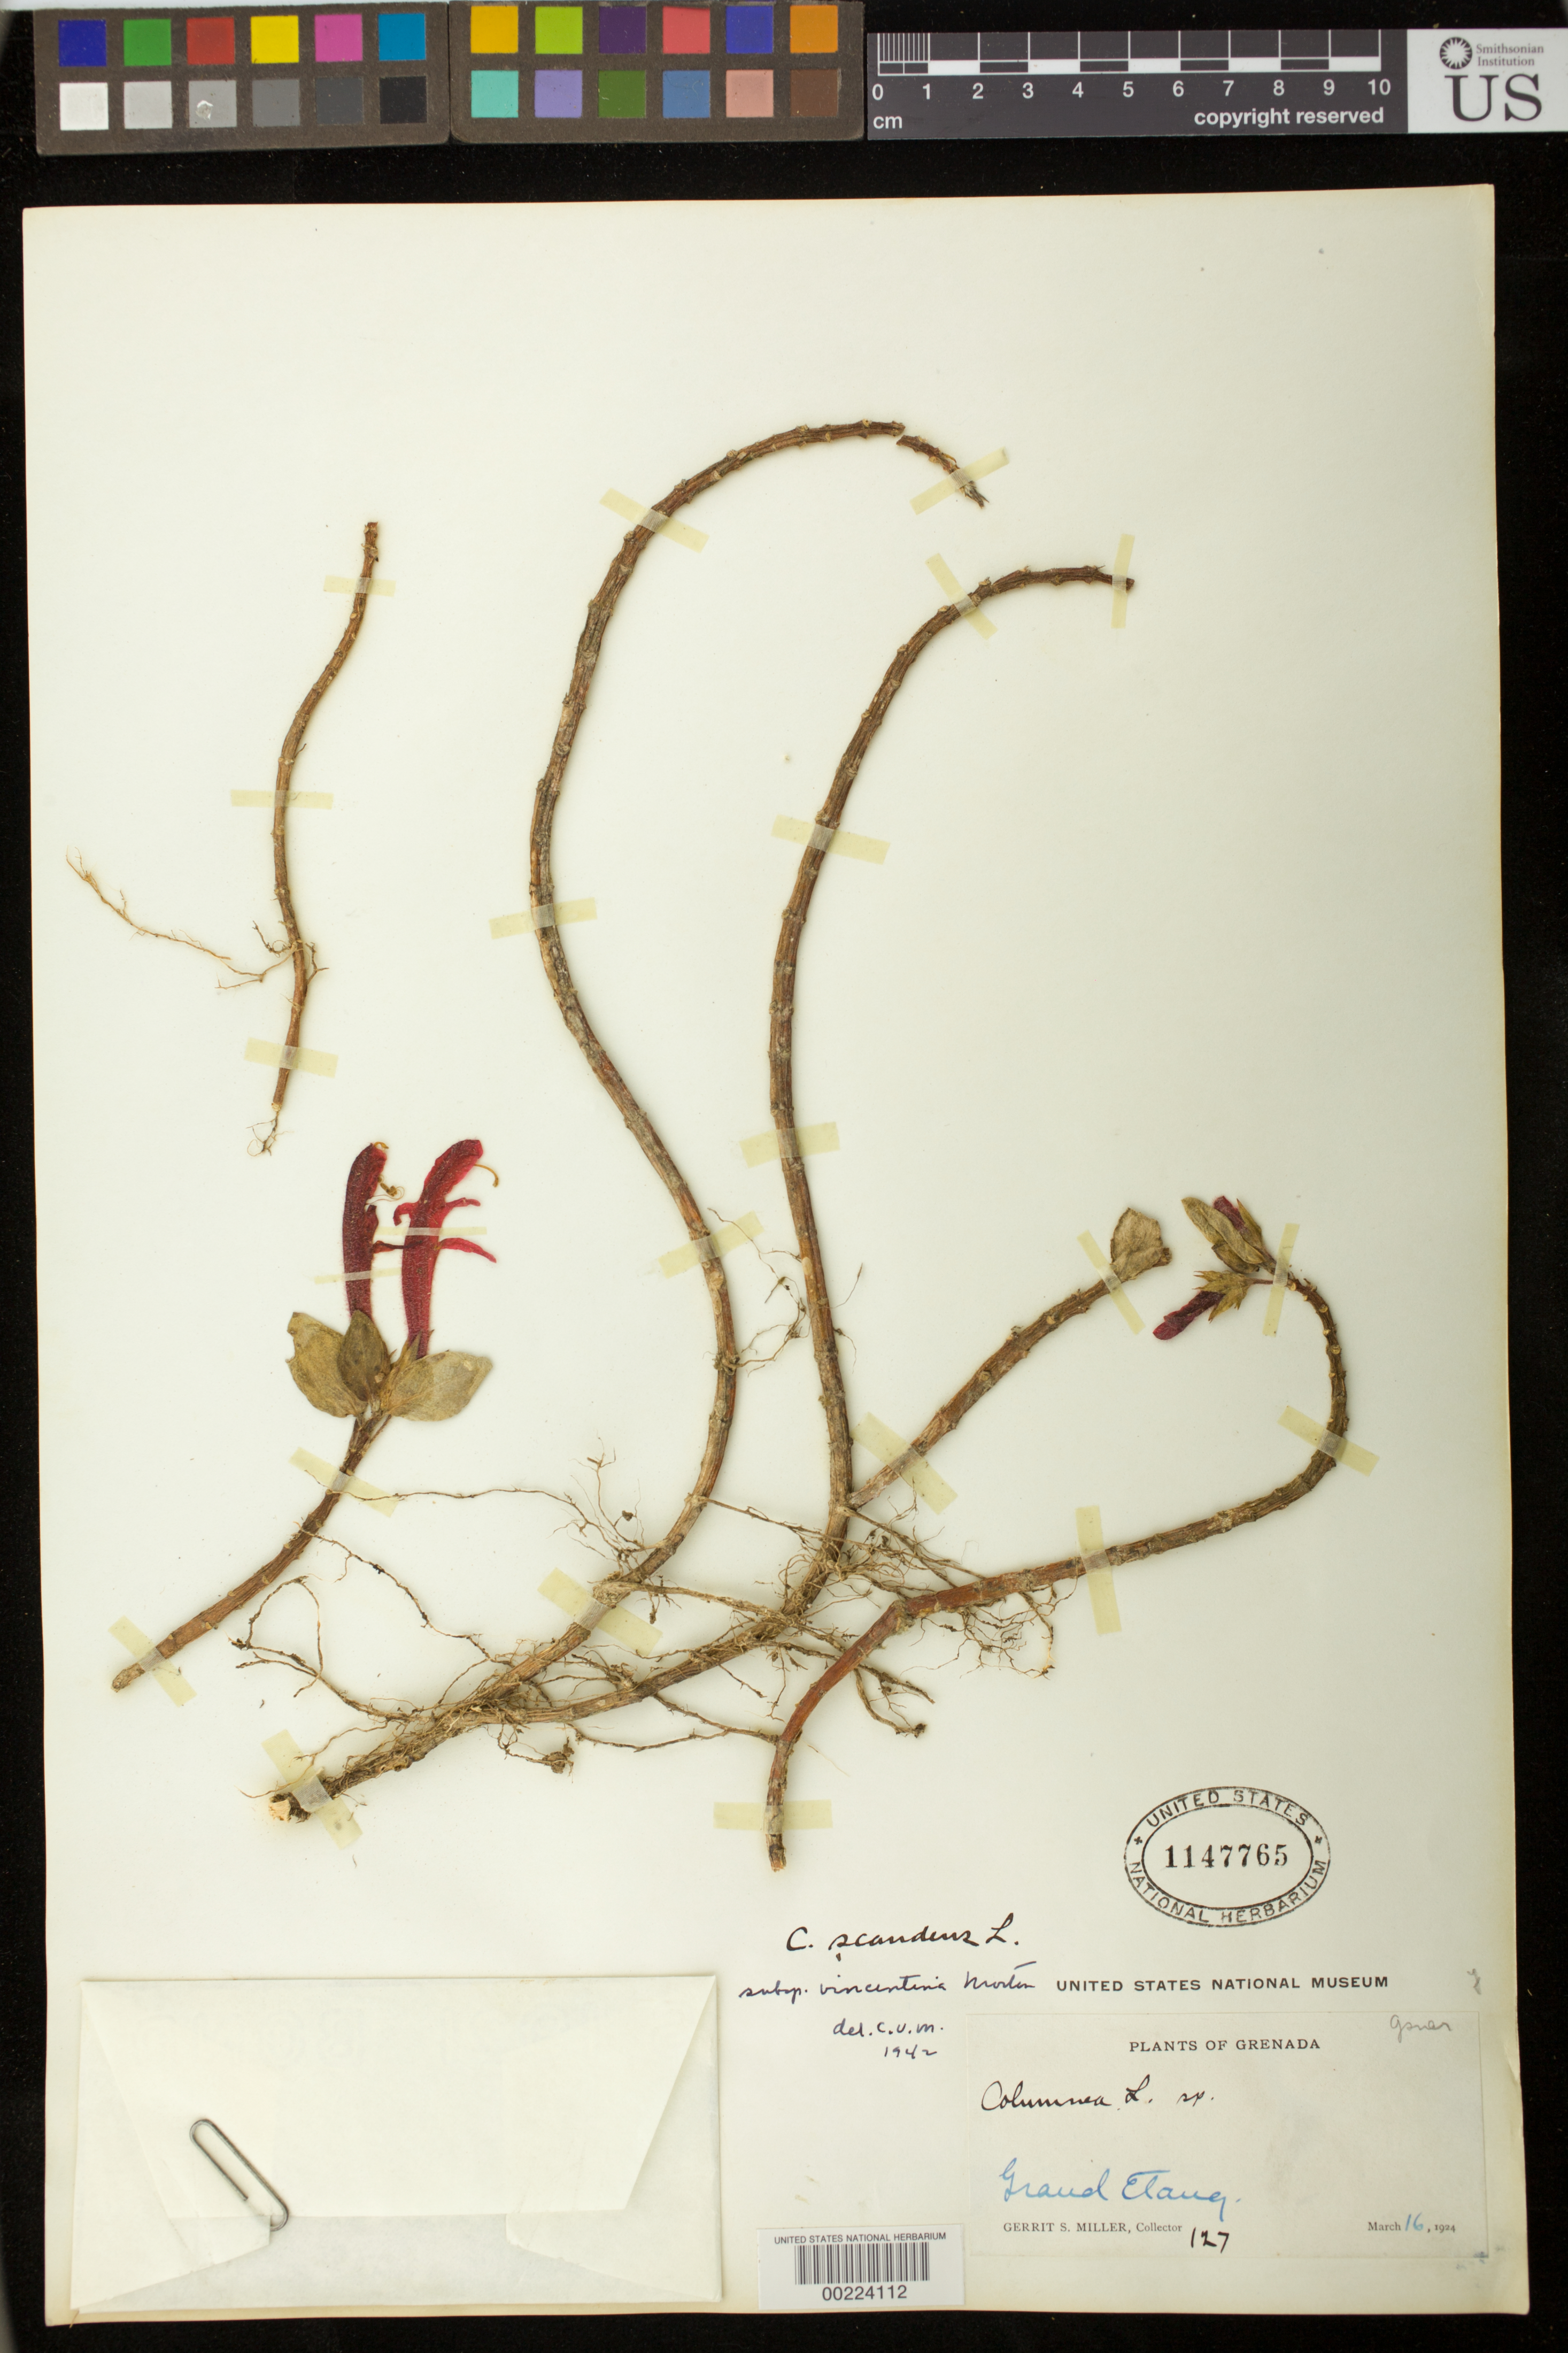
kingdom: Plantae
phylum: Tracheophyta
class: Magnoliopsida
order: Lamiales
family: Gesneriaceae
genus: Columnea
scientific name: Columnea scandens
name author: L.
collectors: G. S. Miller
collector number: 127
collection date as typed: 16 Mar 1924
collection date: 1924-03-16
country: Grenada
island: Grenada I.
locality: Grand Etang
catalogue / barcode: US 1147765